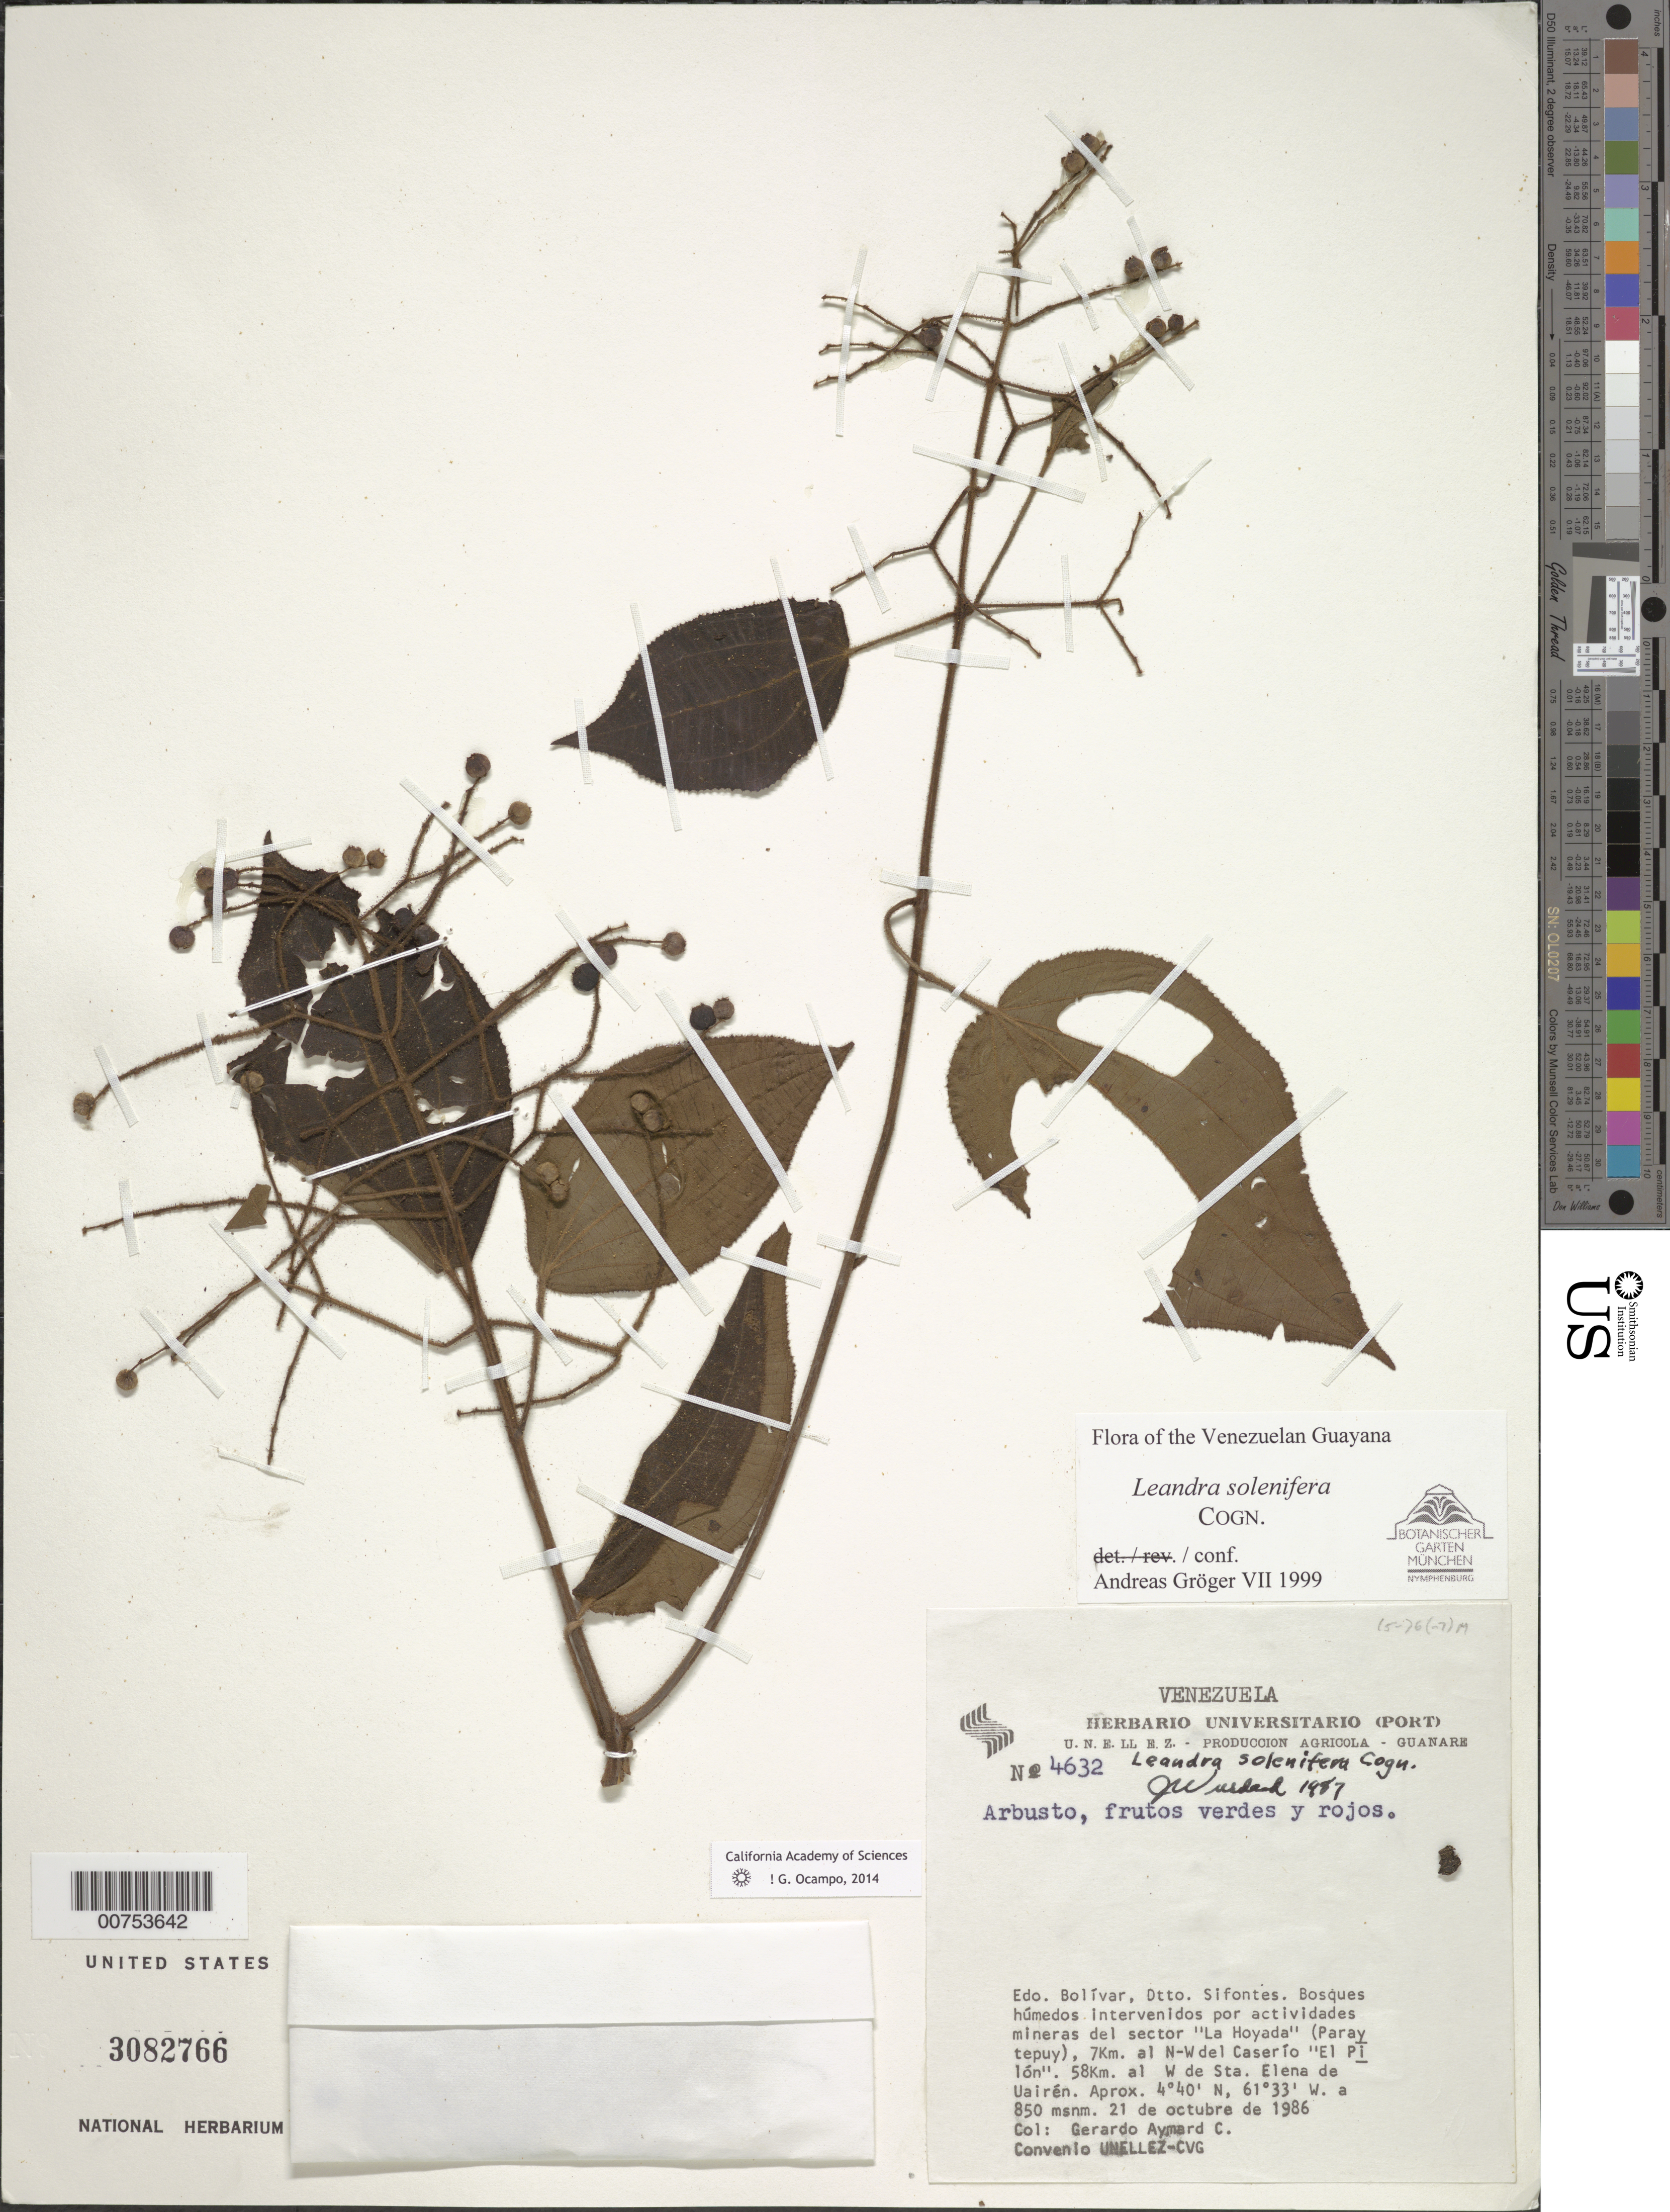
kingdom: Plantae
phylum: Tracheophyta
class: Magnoliopsida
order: Myrtales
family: Melastomataceae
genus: Leandra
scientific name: Leandra solenifera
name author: Cogn.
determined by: Gröger, A.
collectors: G. A. Aymard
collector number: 4632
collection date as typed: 21-Oct-86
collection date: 1986-10-21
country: Venezuela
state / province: Bolívar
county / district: Sifontes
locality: Caserío "El Piló", 7 km NW of, 58 km W of Sta. Elena de Uairén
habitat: Wet forest, in mining area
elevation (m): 850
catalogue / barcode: US 3082766